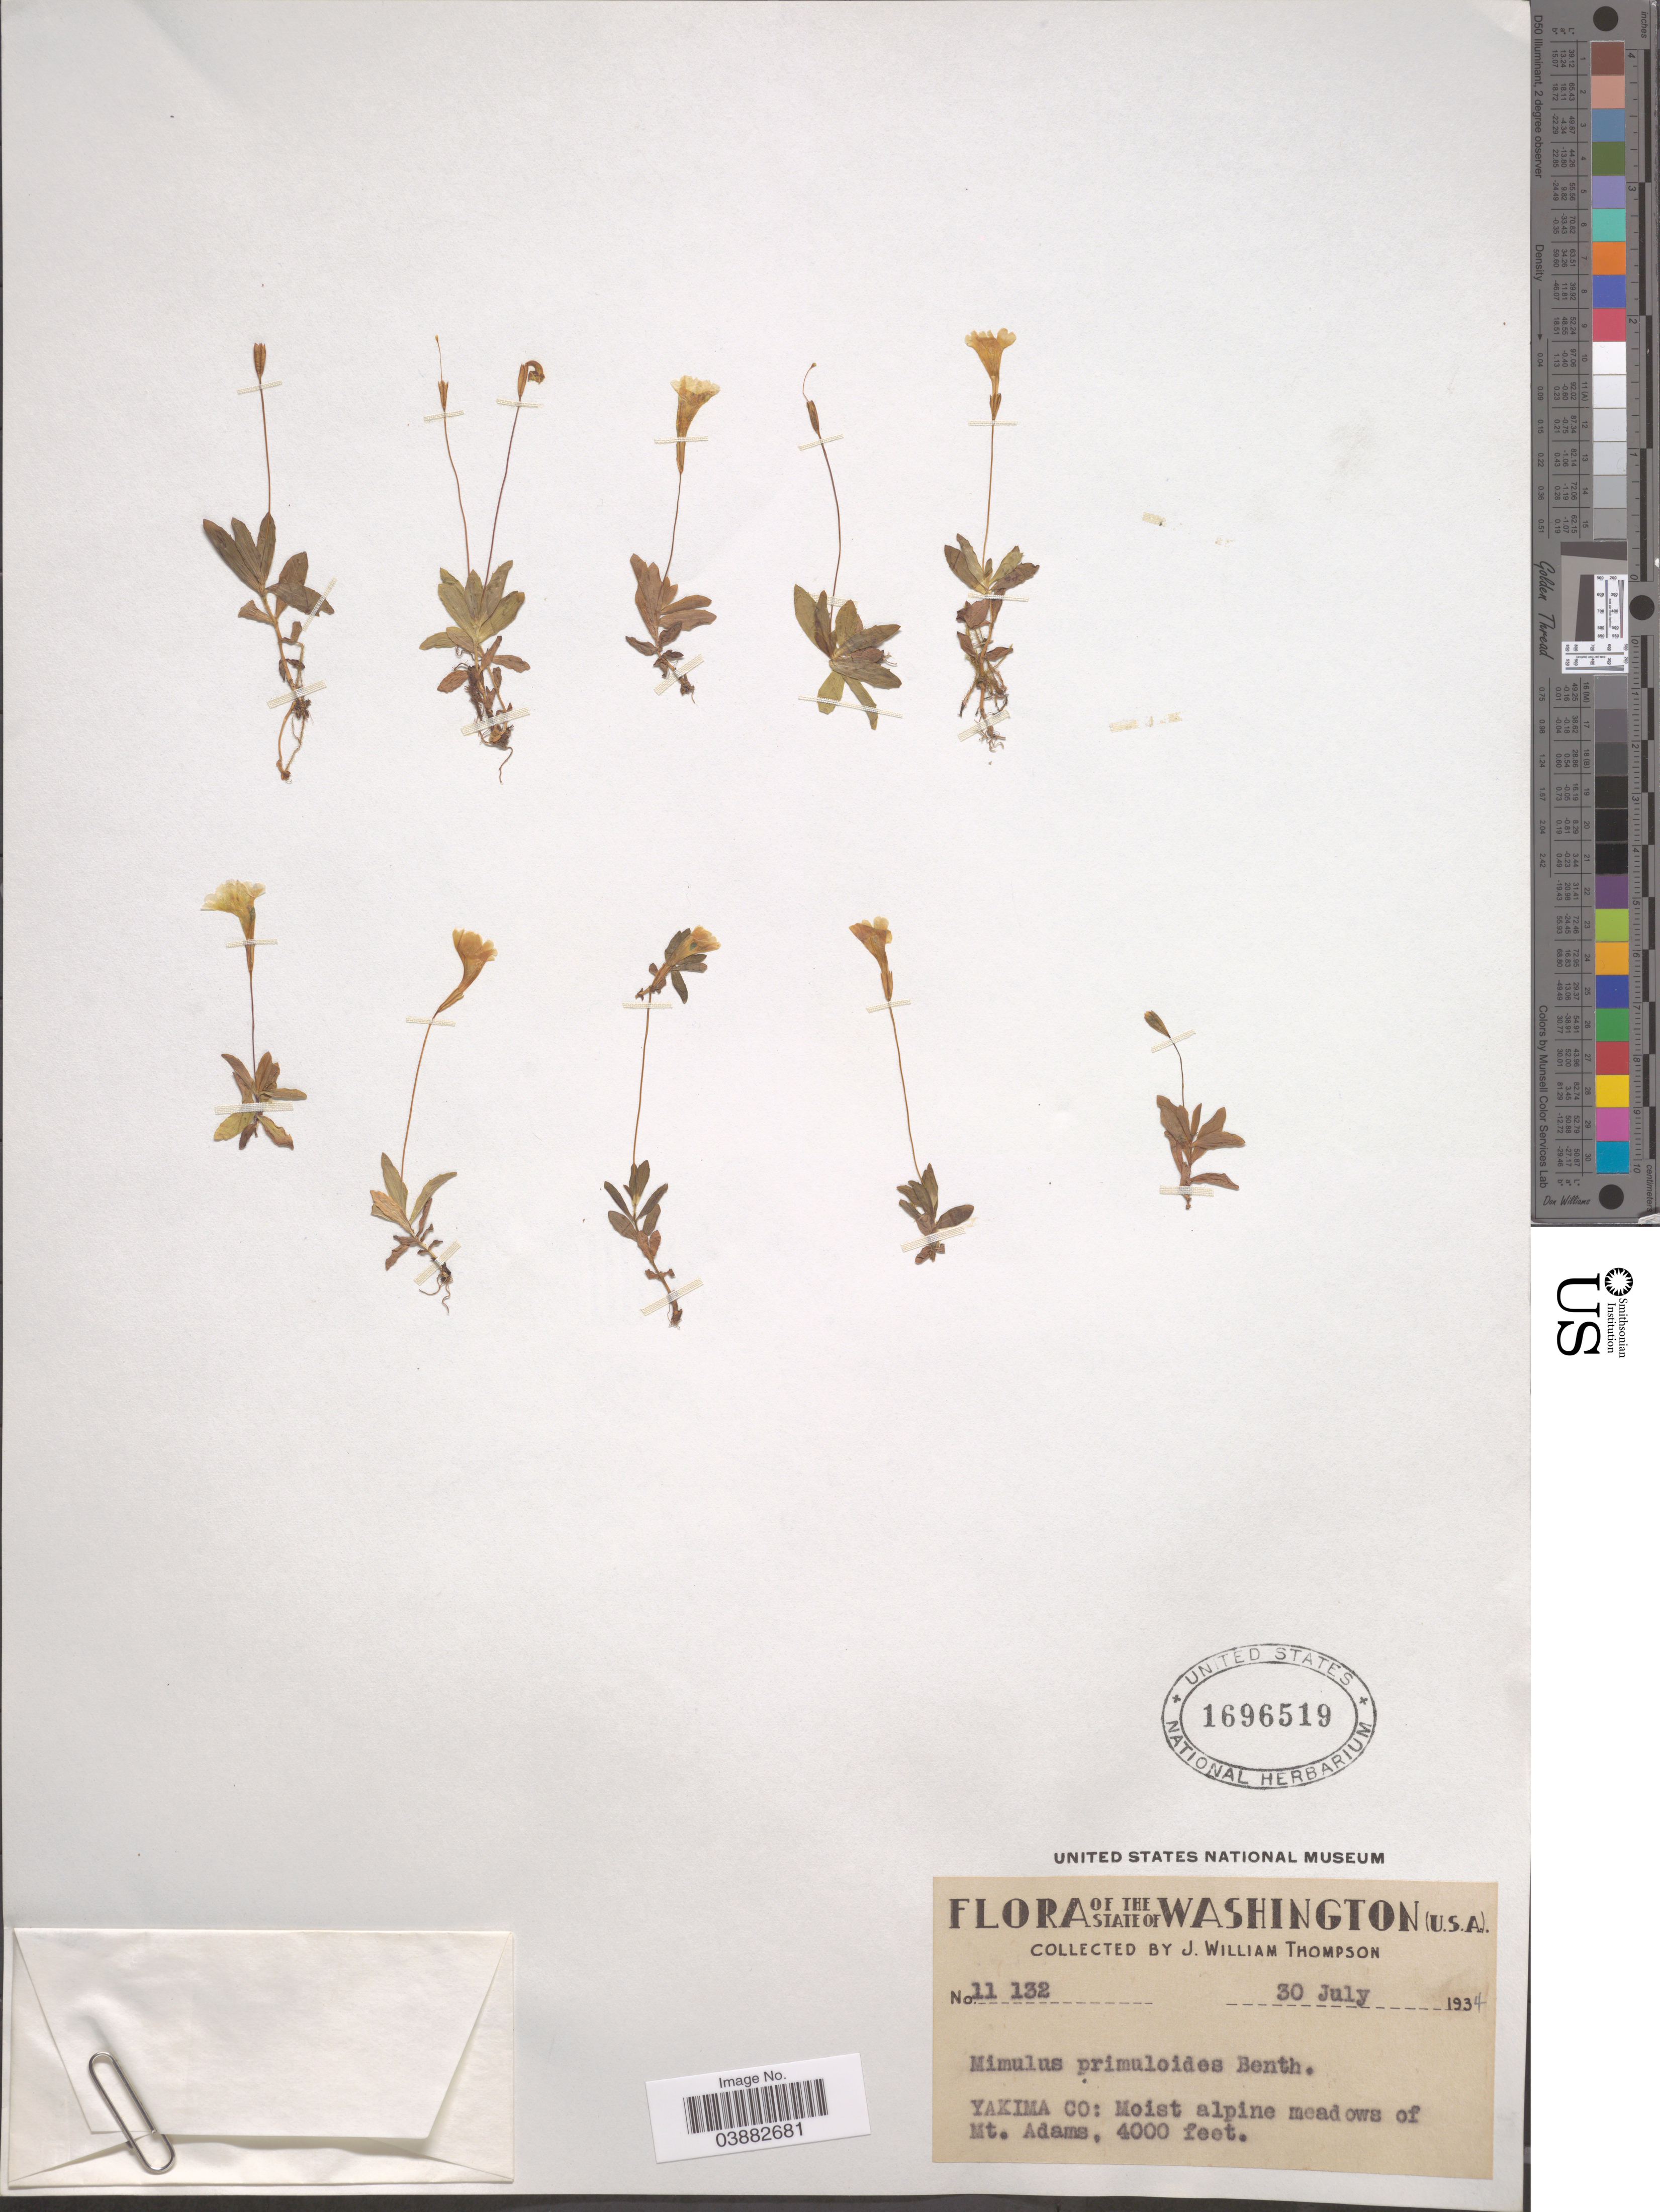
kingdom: Plantae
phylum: Tracheophyta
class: Magnoliopsida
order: Lamiales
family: Phrymaceae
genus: Mimulus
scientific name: Mimulus primuloides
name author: Benth.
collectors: J. W. Thompson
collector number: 11132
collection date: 1934-07-30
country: United States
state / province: Washington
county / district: Yakima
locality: Yakima Co: Moist alpine meadows of Mt. Adams.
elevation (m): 1219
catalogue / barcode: US 1696519